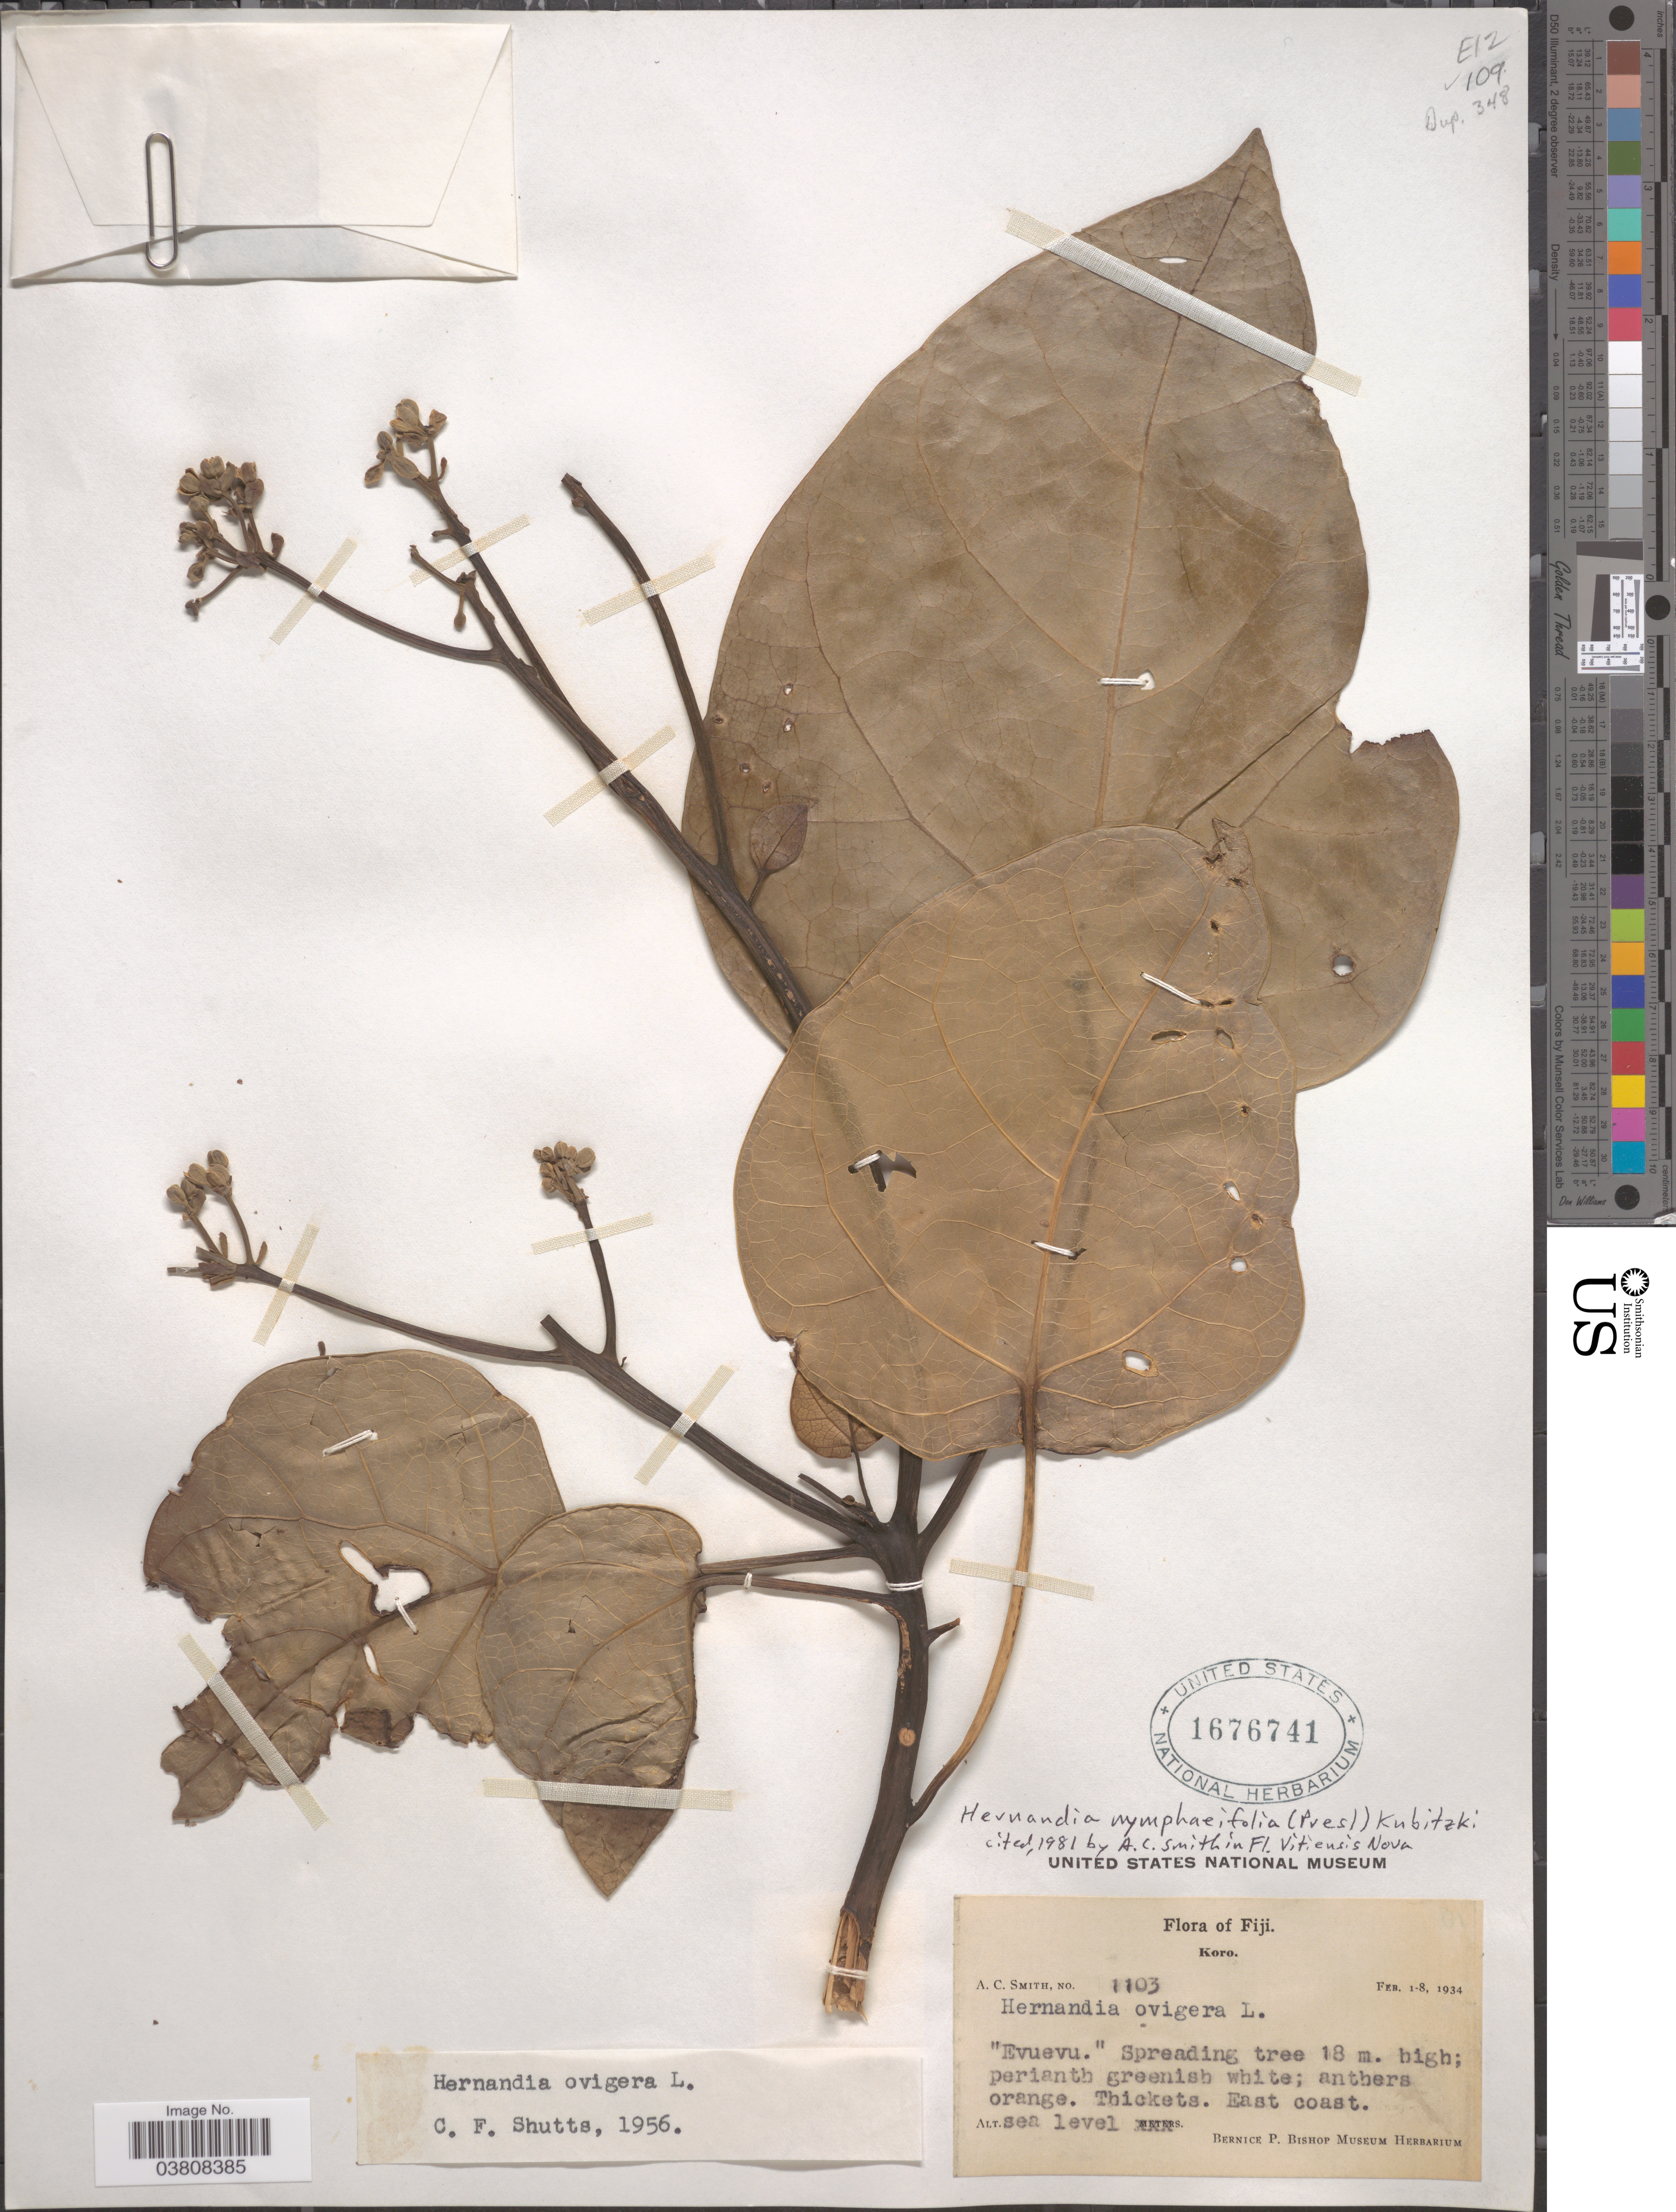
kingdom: Plantae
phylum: Tracheophyta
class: Magnoliopsida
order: Laurales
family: Hernandiaceae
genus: Hernandia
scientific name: Hernandia nymphaeifolia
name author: (C. Presl) Kubitzki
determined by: Strong, Mark T., (BOT), Smithsonian Institution - National Museum of Natural History (UNITED STATES)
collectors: A. C. Smith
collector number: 1103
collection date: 1934-02-01/1934-02-08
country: Fiji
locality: Koro. Thickets. East coast.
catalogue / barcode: US 1676741